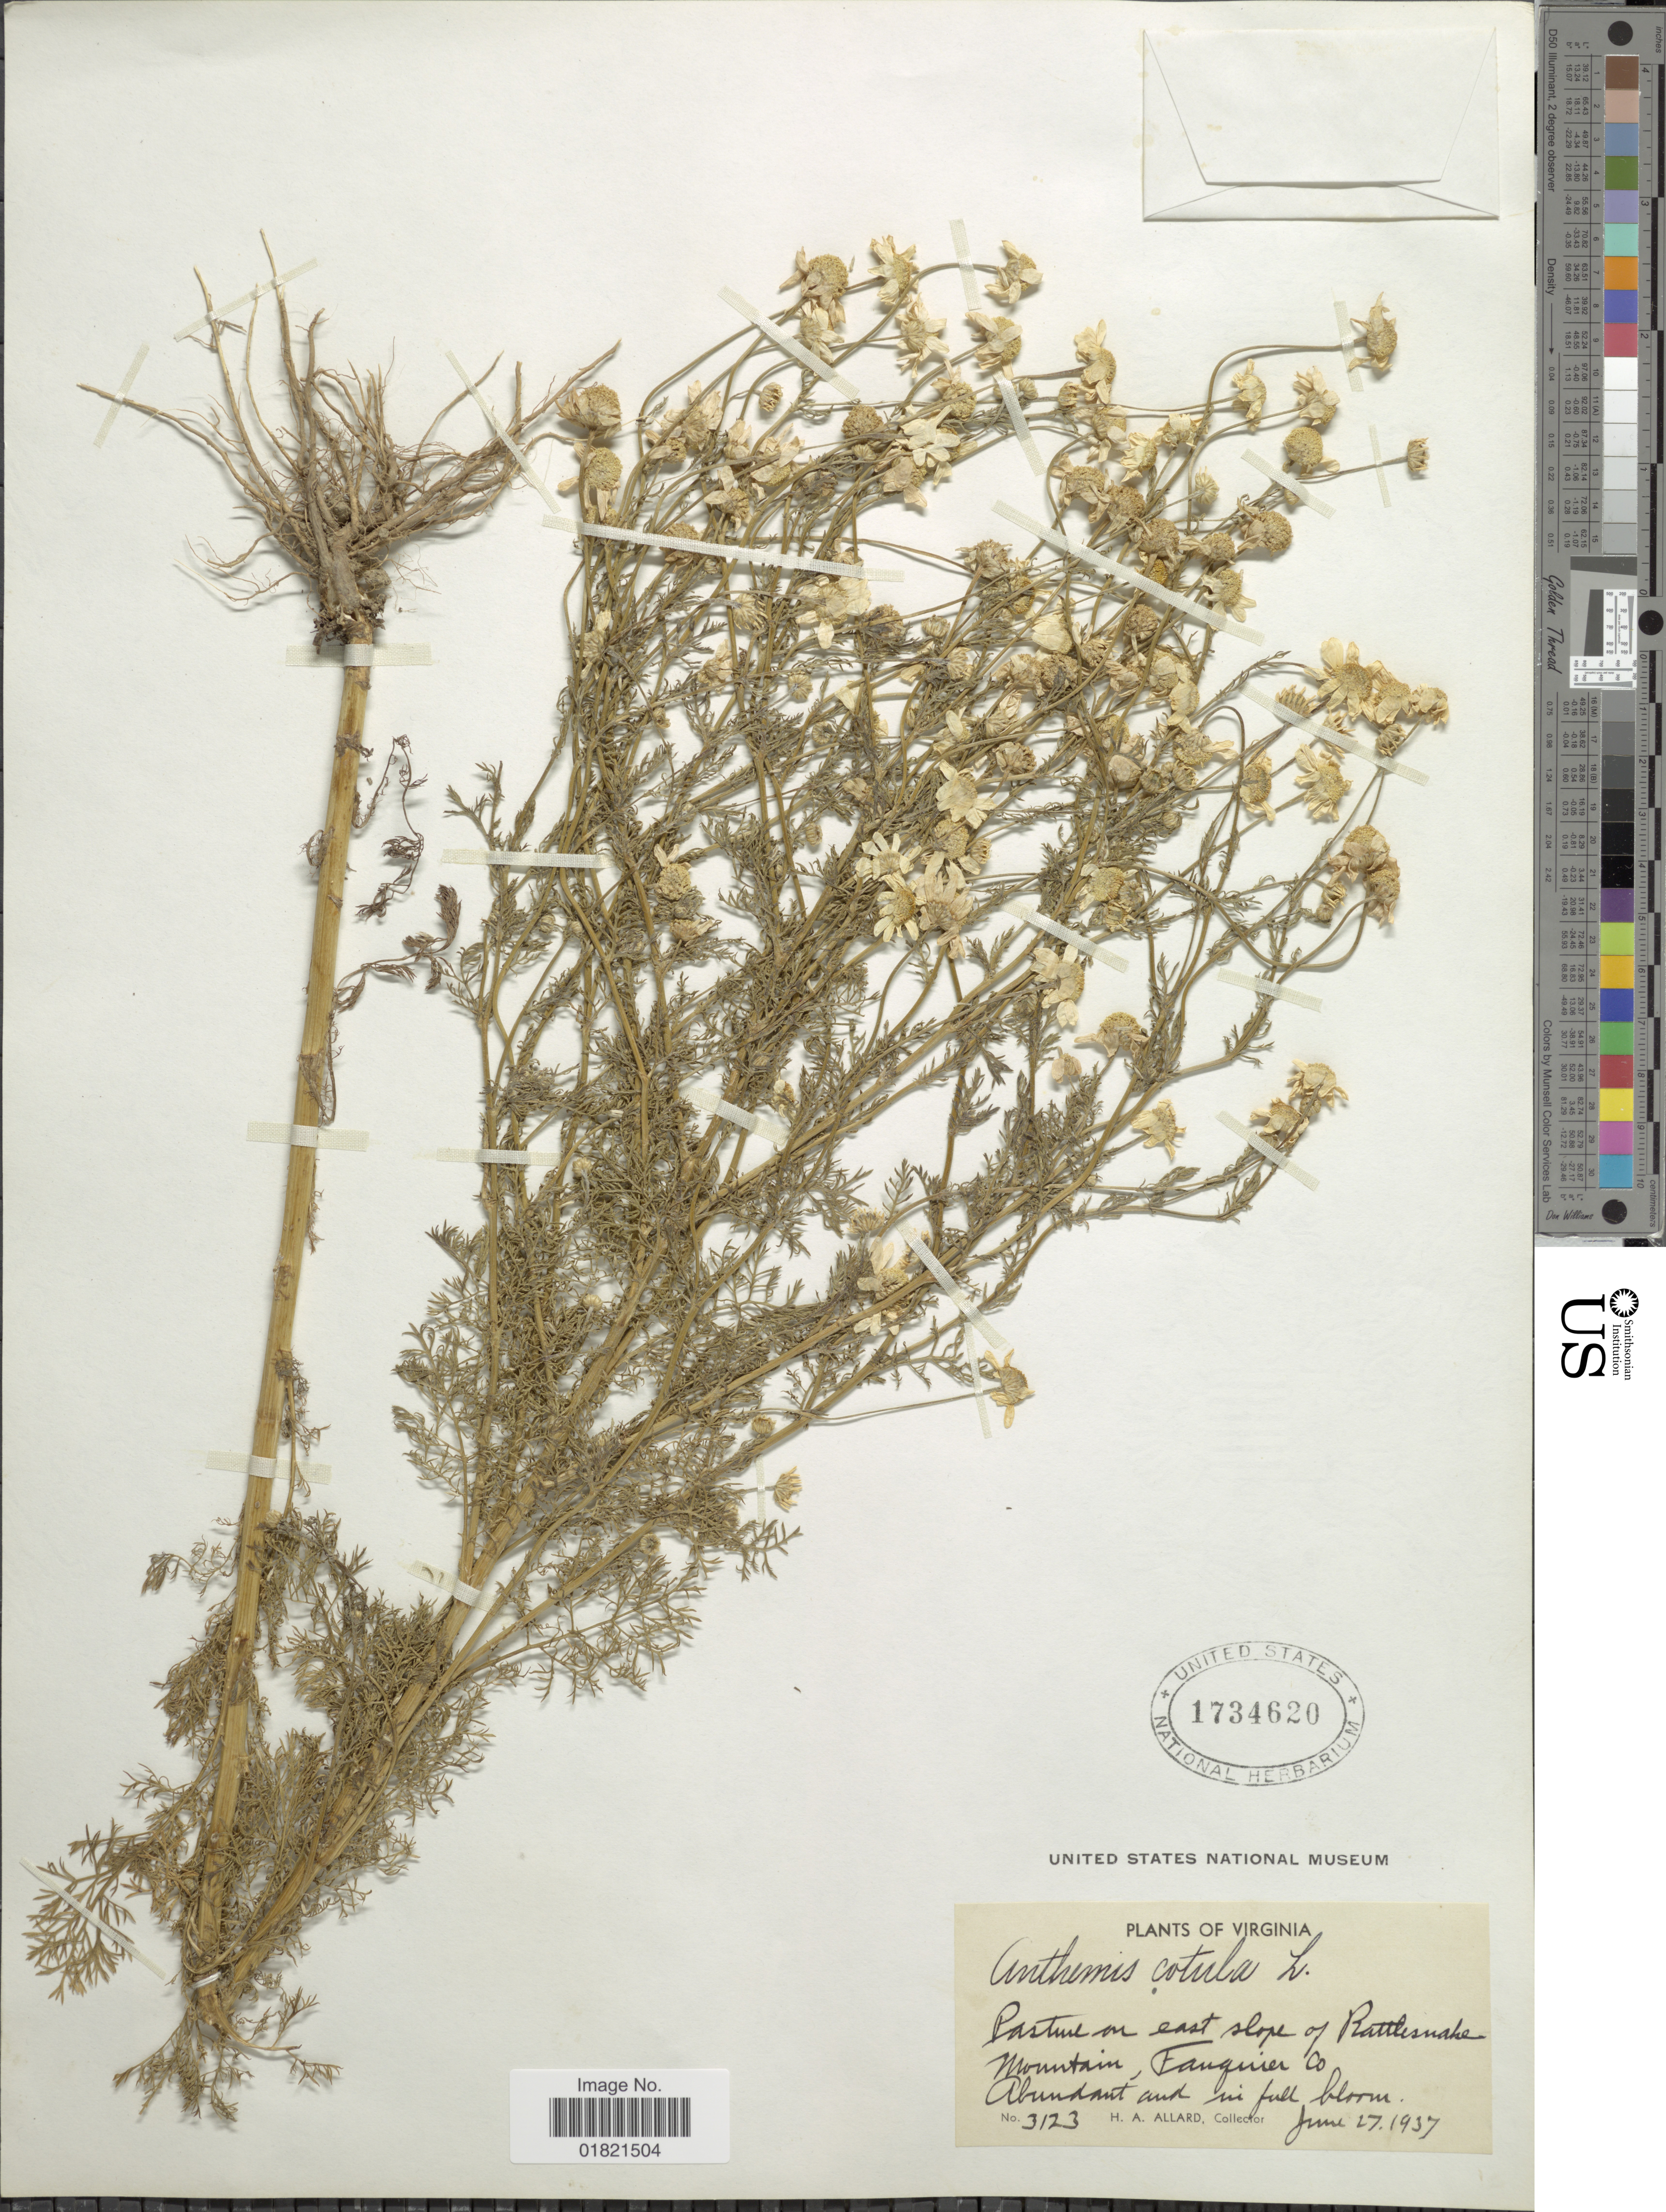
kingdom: Plantae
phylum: Tracheophyta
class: Magnoliopsida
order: Asterales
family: Asteraceae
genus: Anthemis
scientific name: Anthemis cotula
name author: L.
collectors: H. A. Allard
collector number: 3123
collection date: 1937-06-17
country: United States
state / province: Virginia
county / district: Fauquier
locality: Pasture on east slope of Rattlesnake Mountain, Fauquier Co.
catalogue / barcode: US 1734620